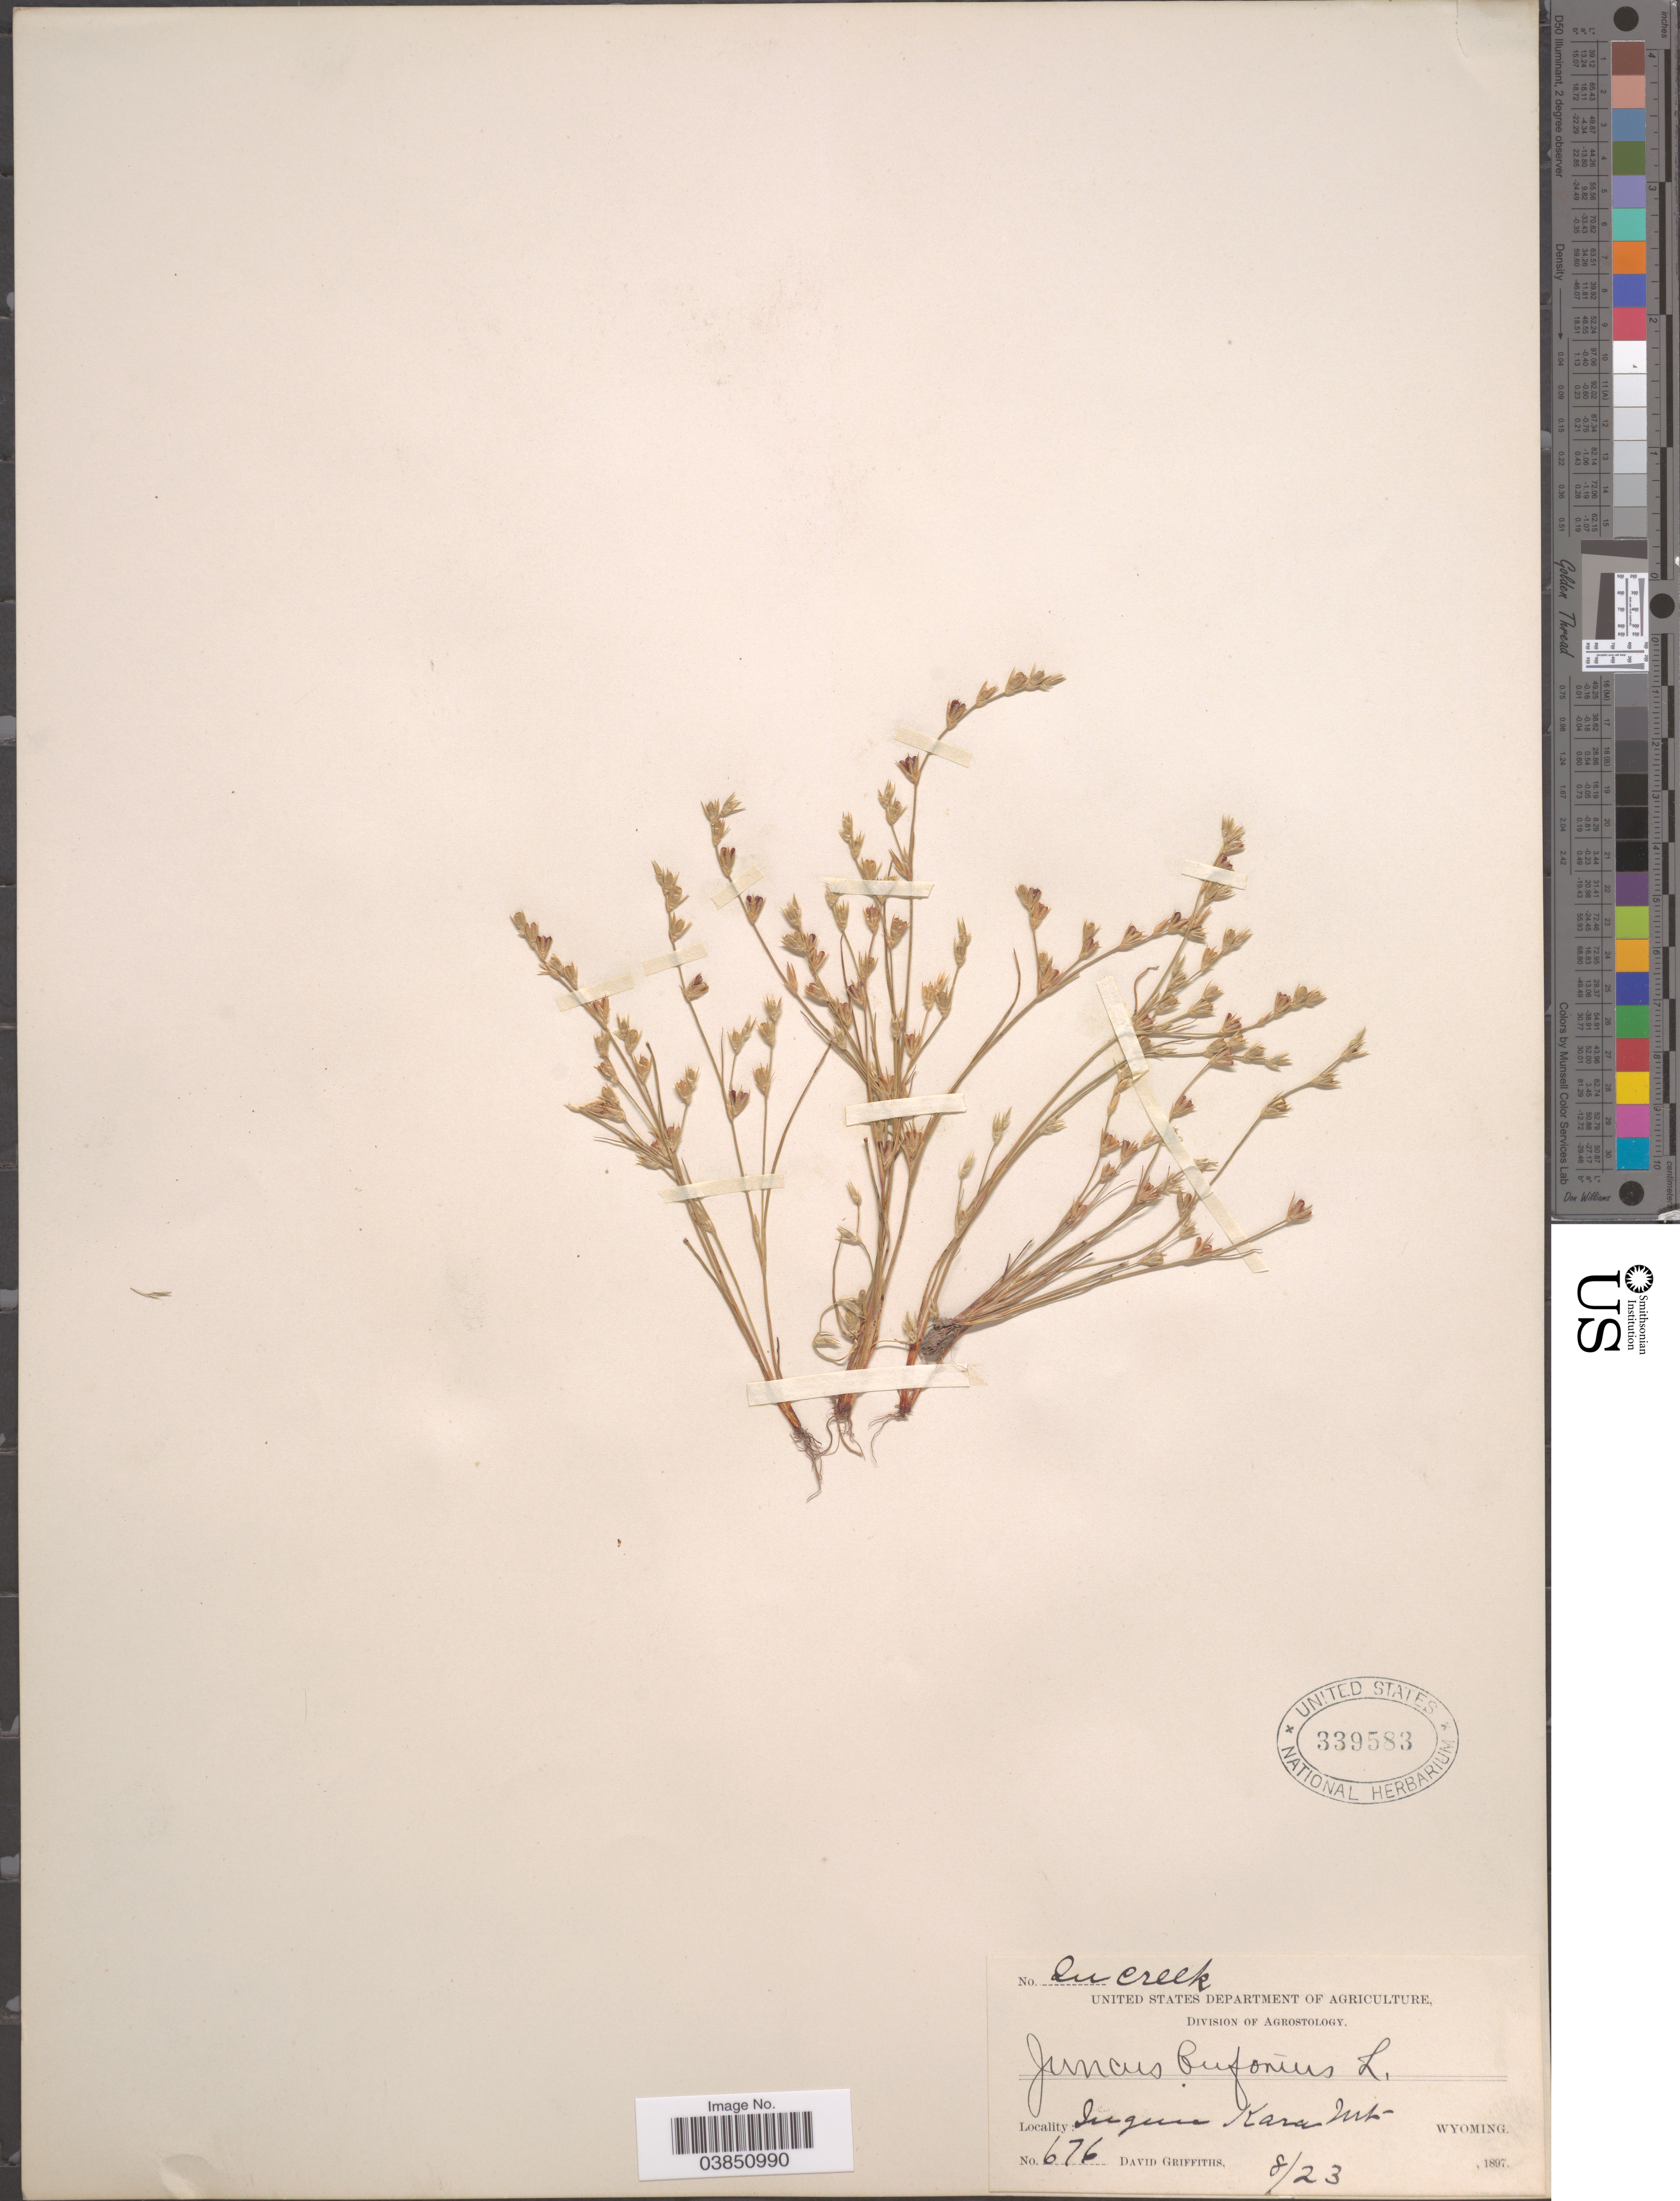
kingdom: Plantae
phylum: Tracheophyta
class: Liliopsida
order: Poales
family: Juncaceae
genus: Juncus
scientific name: Juncus bufonius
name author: L.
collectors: D. Griffiths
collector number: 676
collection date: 1897-08-23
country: United States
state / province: Wyoming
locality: In creek, Ingan Kara Mt. [Inyan Kara Mt.]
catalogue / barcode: US 339583